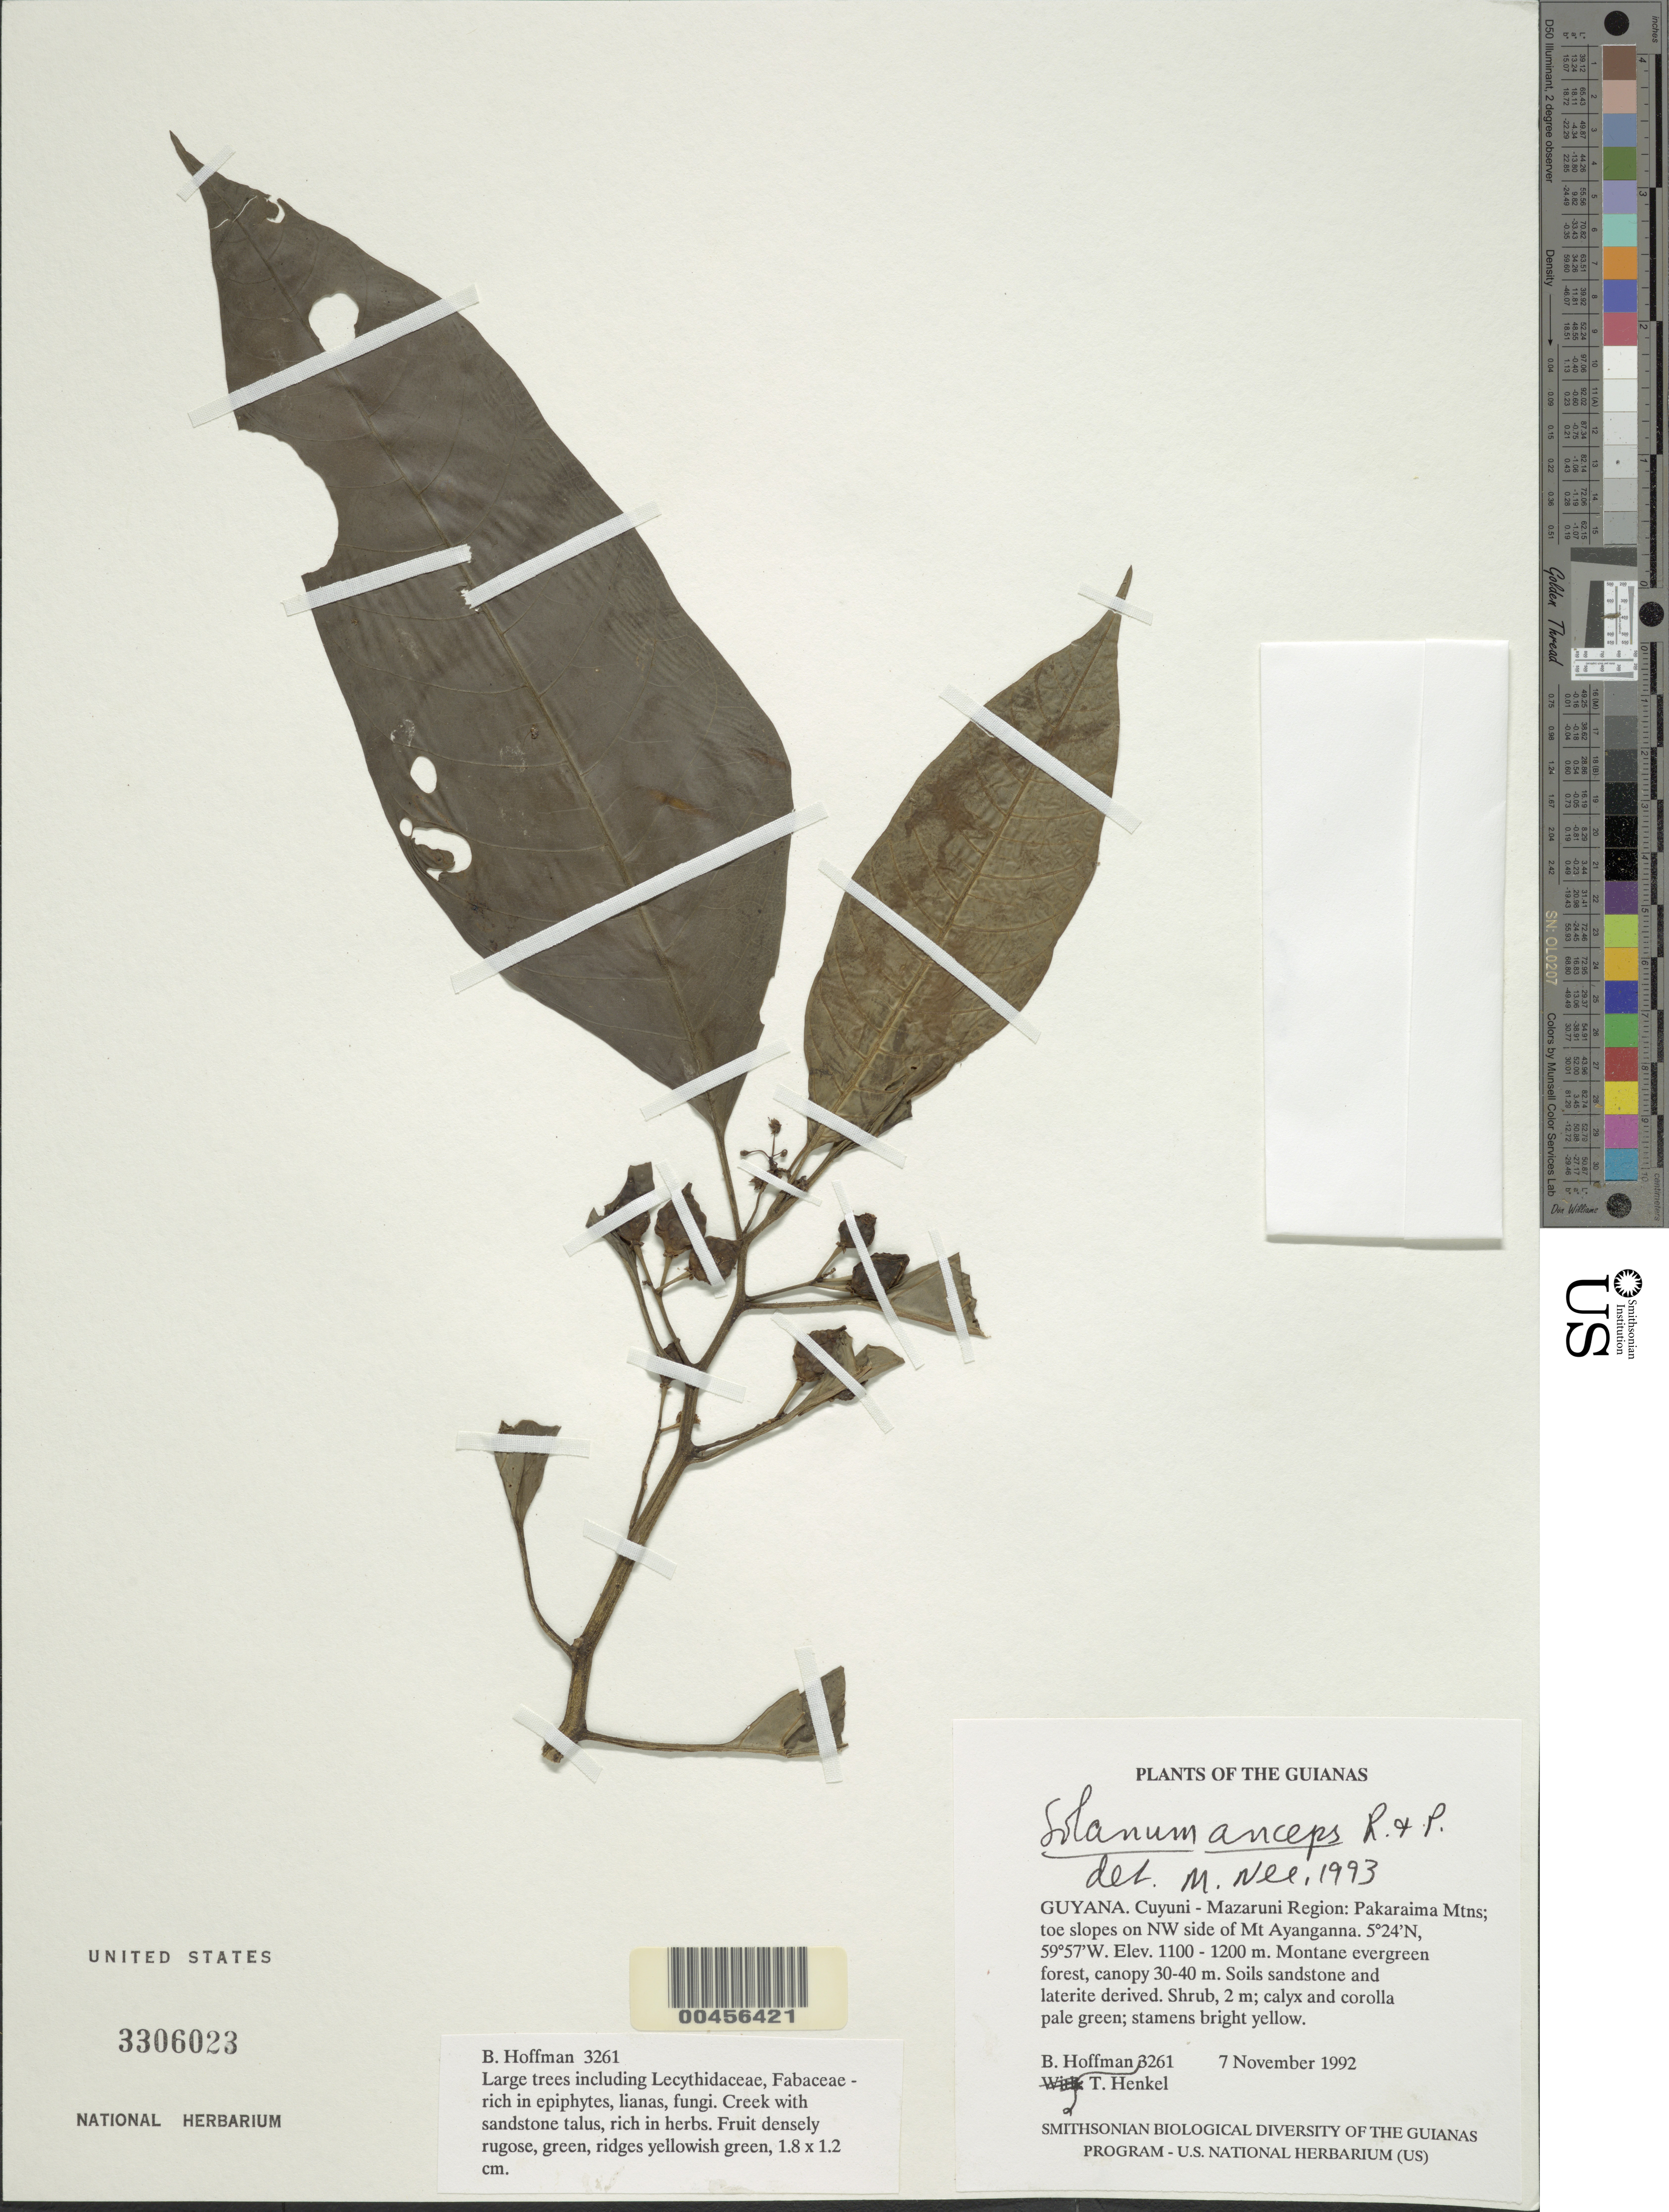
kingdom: Plantae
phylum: Tracheophyta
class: Magnoliopsida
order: Solanales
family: Solanaceae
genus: Solanum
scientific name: Solanum anceps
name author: Ruiz & Pav.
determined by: Nee, Michael H.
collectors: B. Hoffman & T. Henkel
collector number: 3261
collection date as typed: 11 Nov 1992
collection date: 1992-11-11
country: Guyana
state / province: Cuyuni-Mazaruni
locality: Pakaraima Mountains; toe slopes on NW side of Mt. Ayanganna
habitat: Creek with sandstone talus, rich in herbs. Montane evergreen forest, canopy 30-40 m. Soils sandstone and laterite derived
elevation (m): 1100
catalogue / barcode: US 3306023